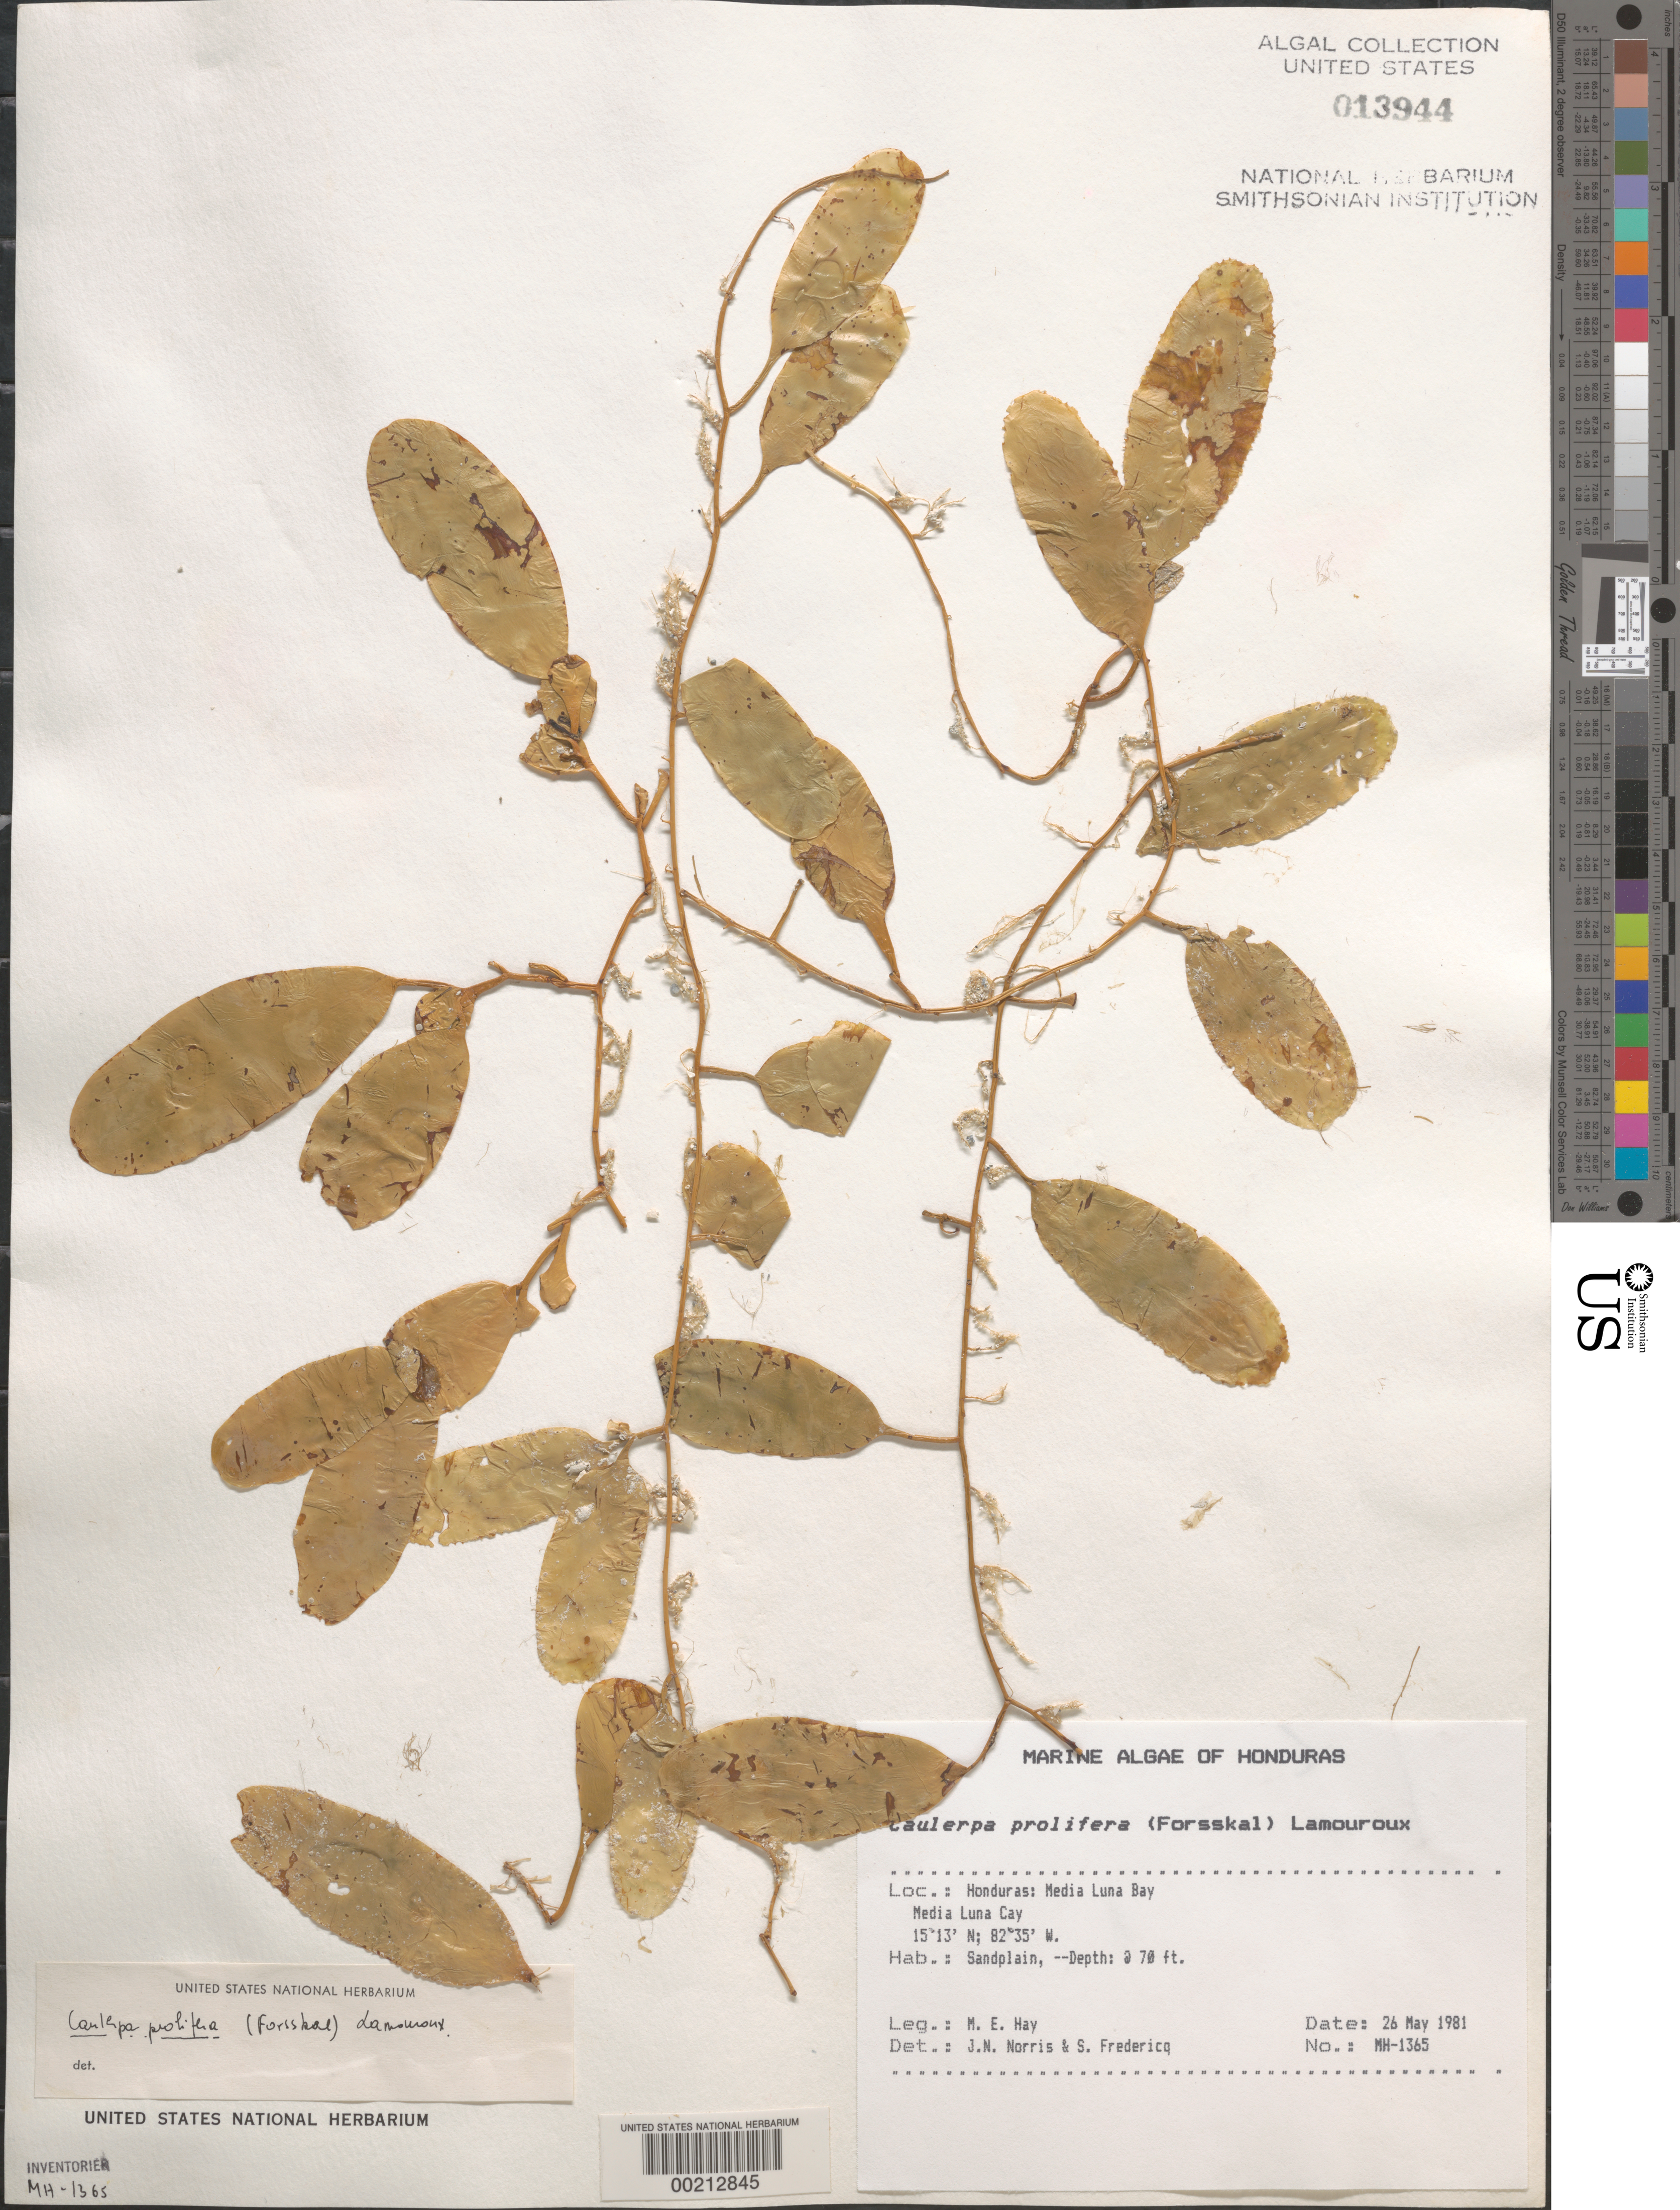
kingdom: Plantae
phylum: Chlorophyta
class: Ulvophyceae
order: Bryopsidales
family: Caulerpaceae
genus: Caulerpa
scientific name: Caulerpa prolifera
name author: (Forssk.) J.V.Lamouroux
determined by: Norris, J. N.; Fredericq, S.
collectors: M. E. Hay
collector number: MEH-1365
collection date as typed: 26 May 1981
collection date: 1981-05-26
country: Honduras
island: Media Luna Cay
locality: Media Luna Bay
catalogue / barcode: US 13944